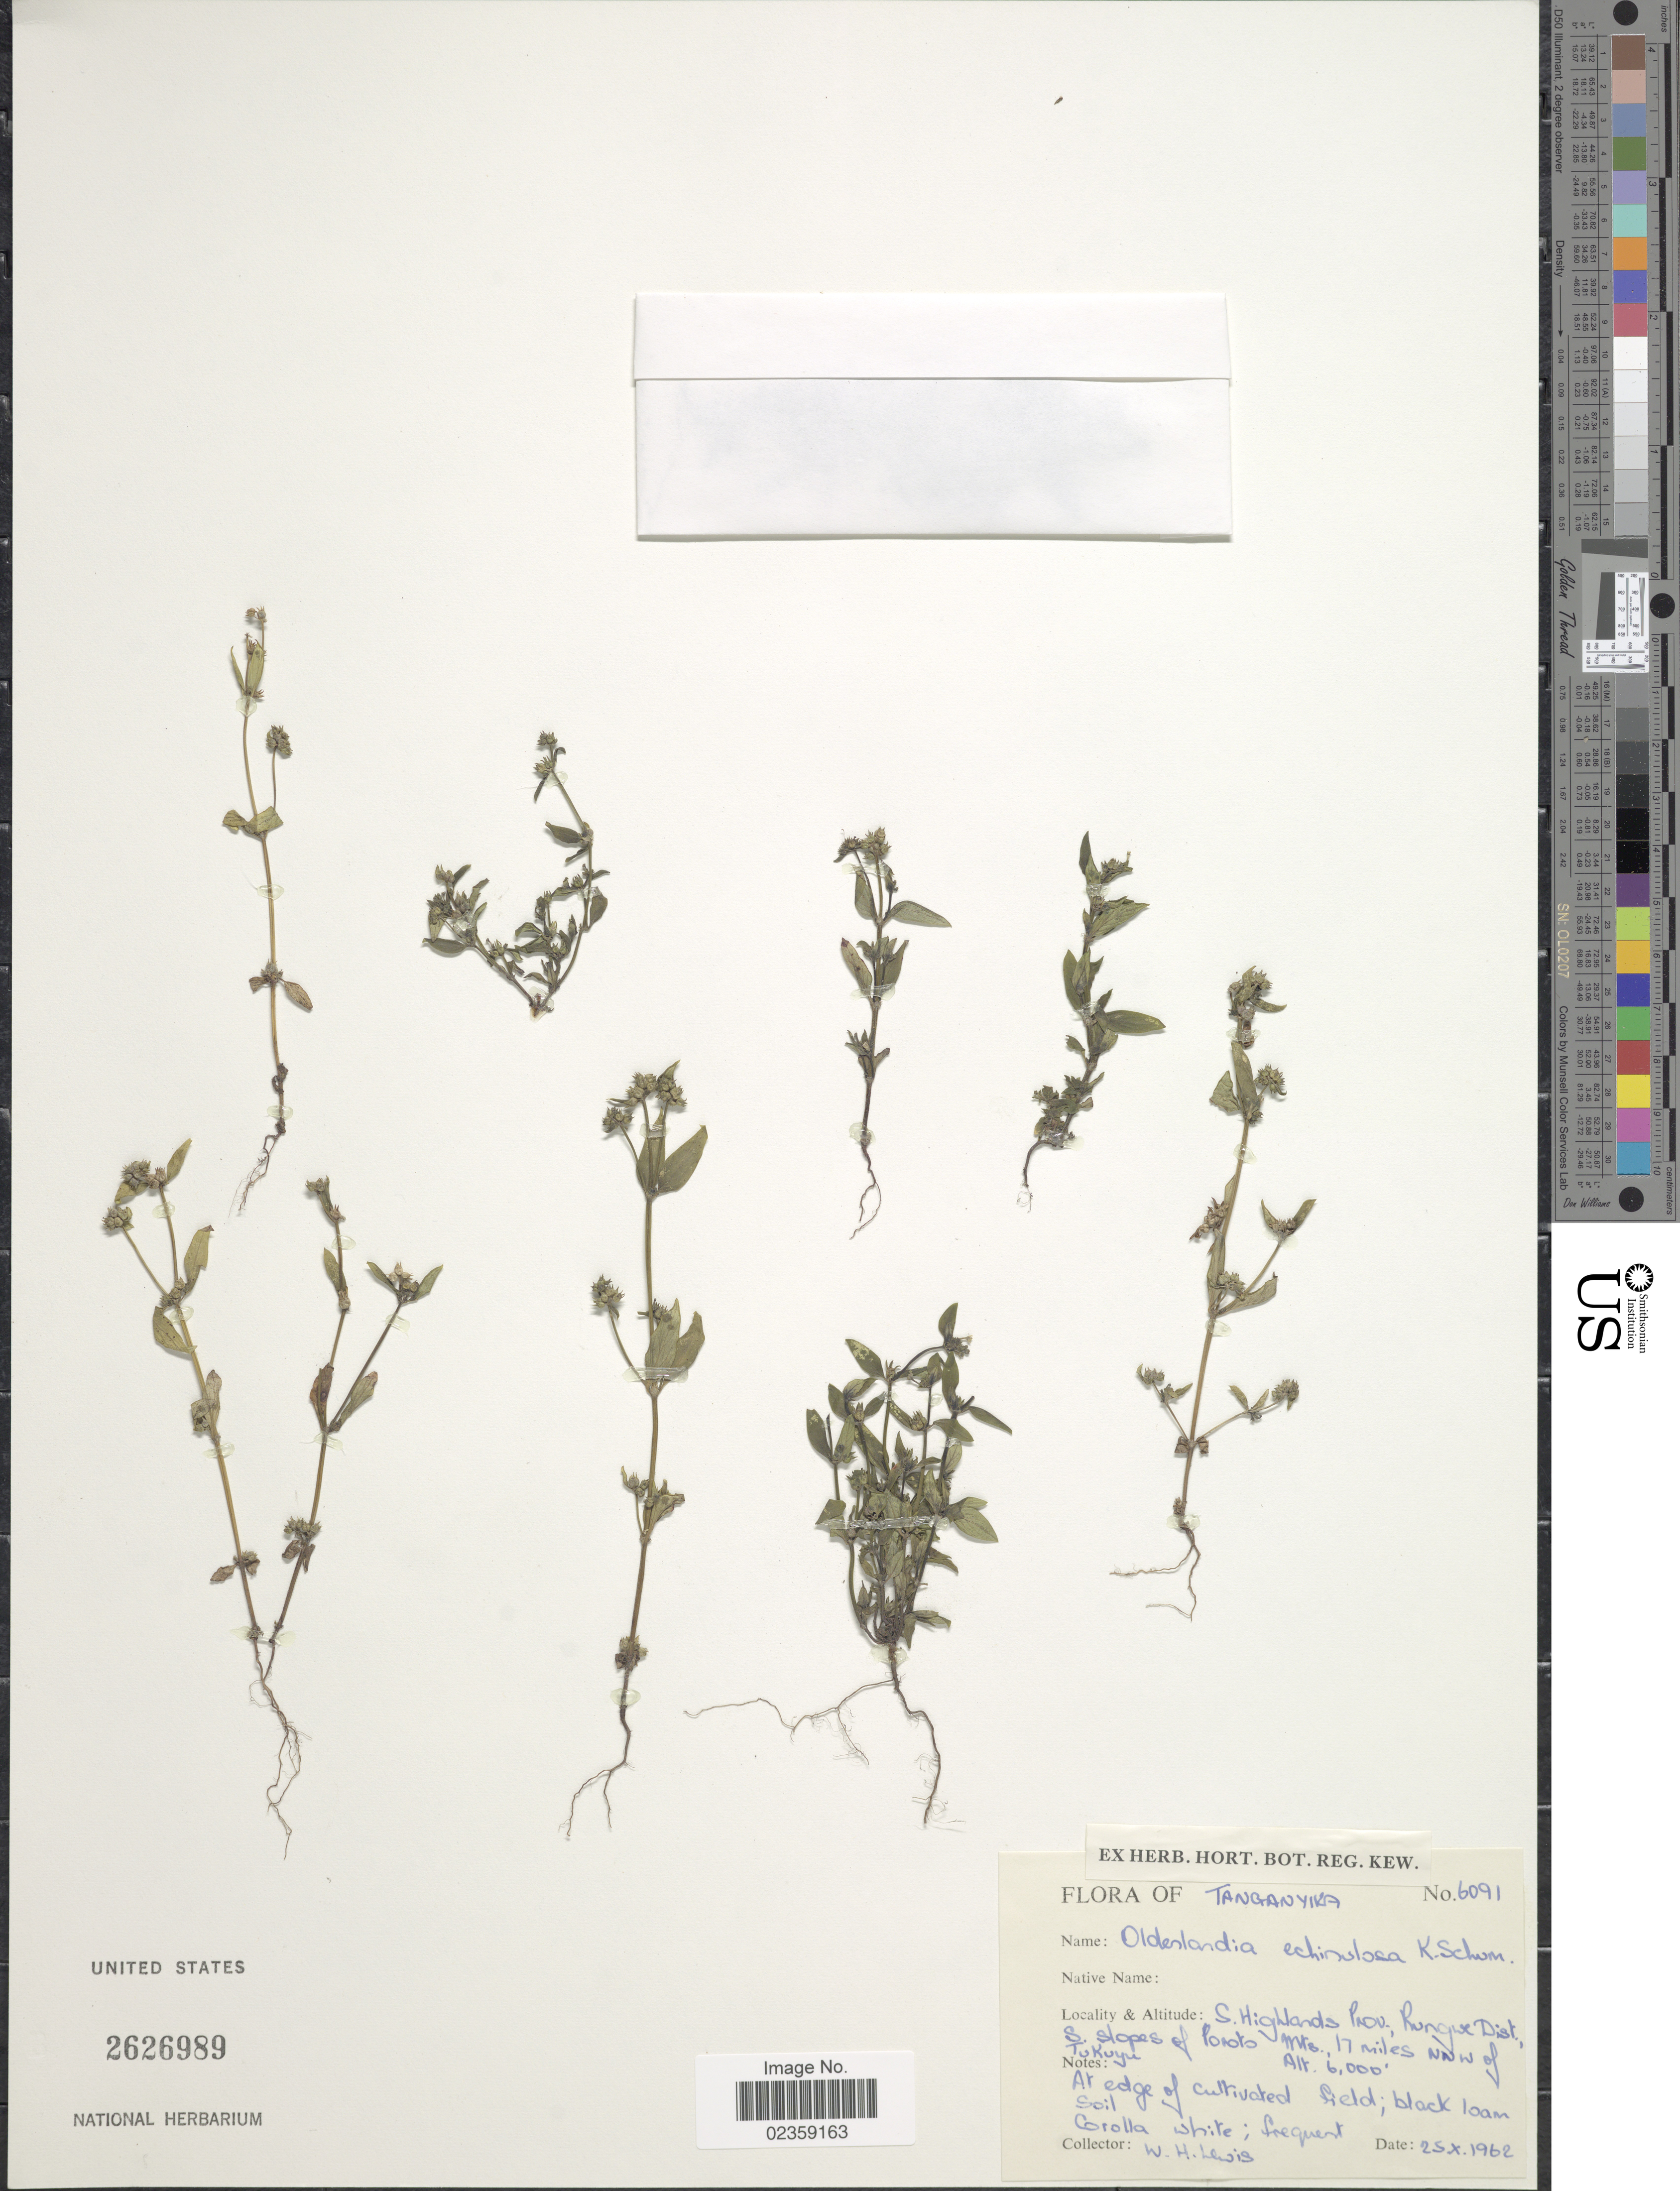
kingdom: Plantae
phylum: Tracheophyta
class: Magnoliopsida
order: Gentianales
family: Rubiaceae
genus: Oldenlandia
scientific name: Oldenlandia echinulosa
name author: K. Schum.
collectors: W. H. Lewis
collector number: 6091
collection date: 1962-10-25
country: Tanzania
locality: Tanganyika. S. Highlands Prov., Rungwe Dist., S. slopes of Porots Mts., 17 miles NNW of Tukuyu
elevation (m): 1829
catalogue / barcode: US 2626989